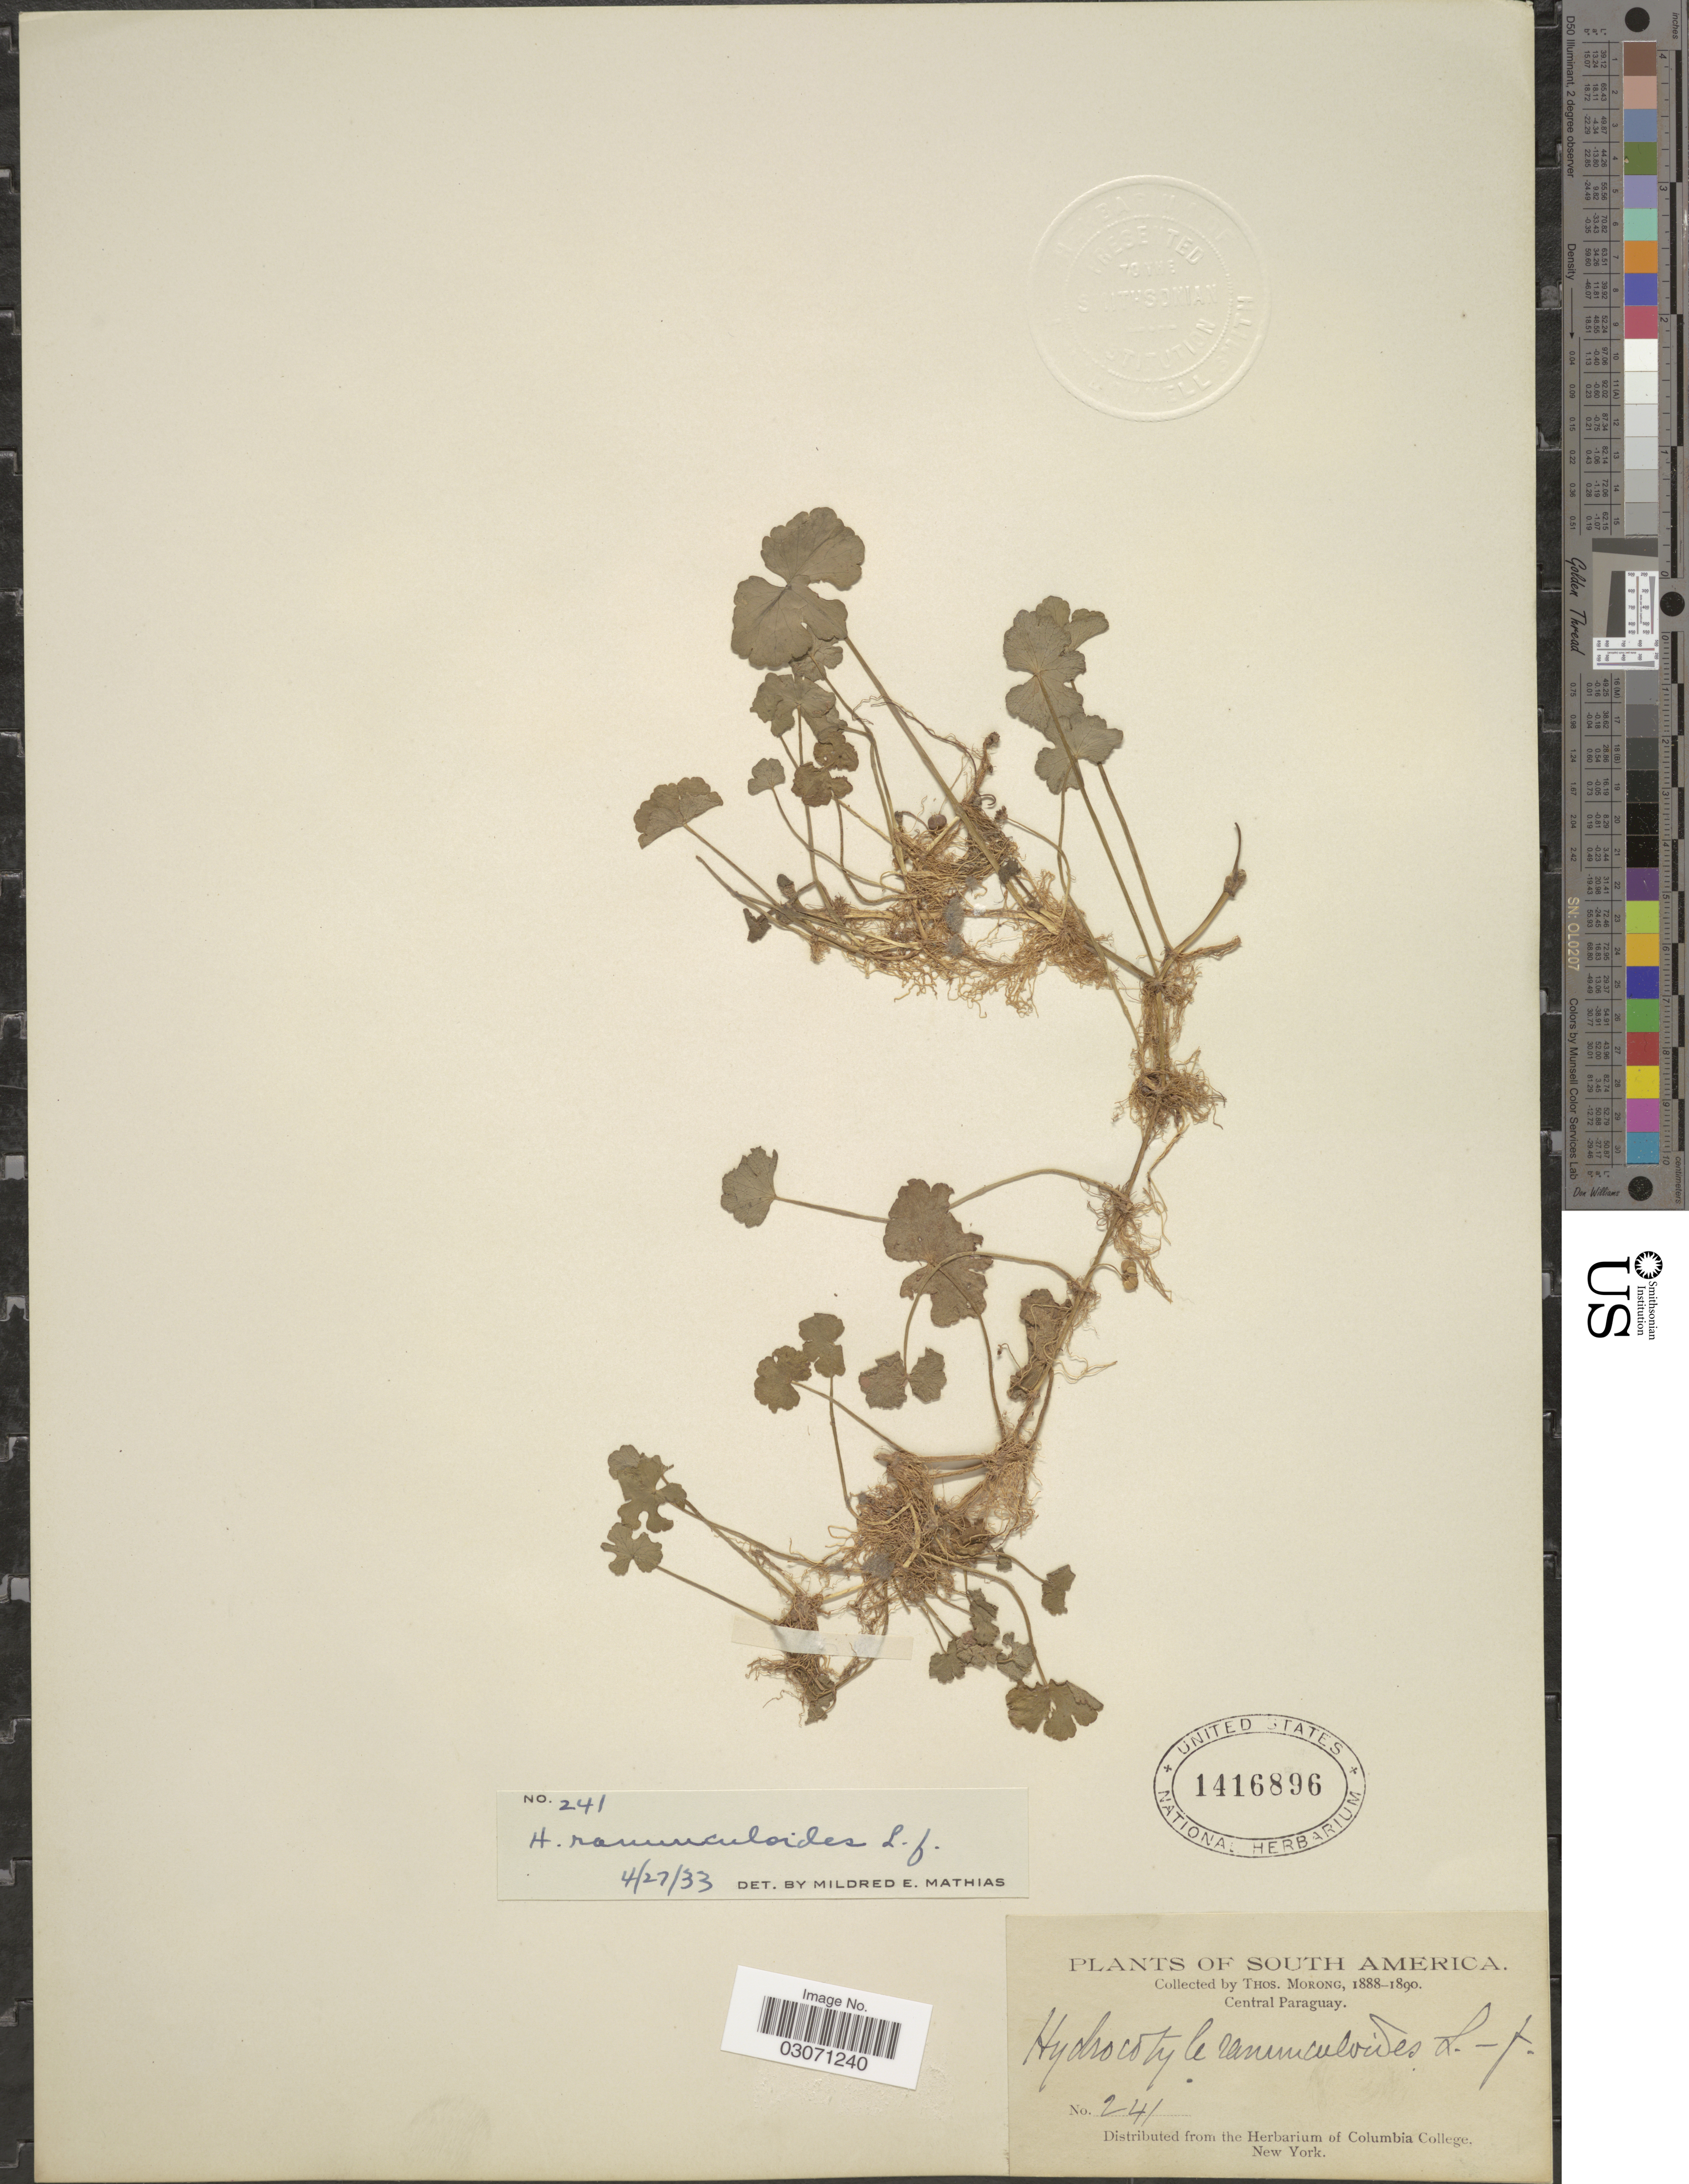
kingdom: Plantae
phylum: Tracheophyta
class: Magnoliopsida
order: Apiales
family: Araliaceae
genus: Hydrocotyle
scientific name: Hydrocotyle ranunculoides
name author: L. f.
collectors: ex herb. T. Morong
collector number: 241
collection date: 1888/1890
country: Paraguay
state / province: Central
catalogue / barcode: US 1416896